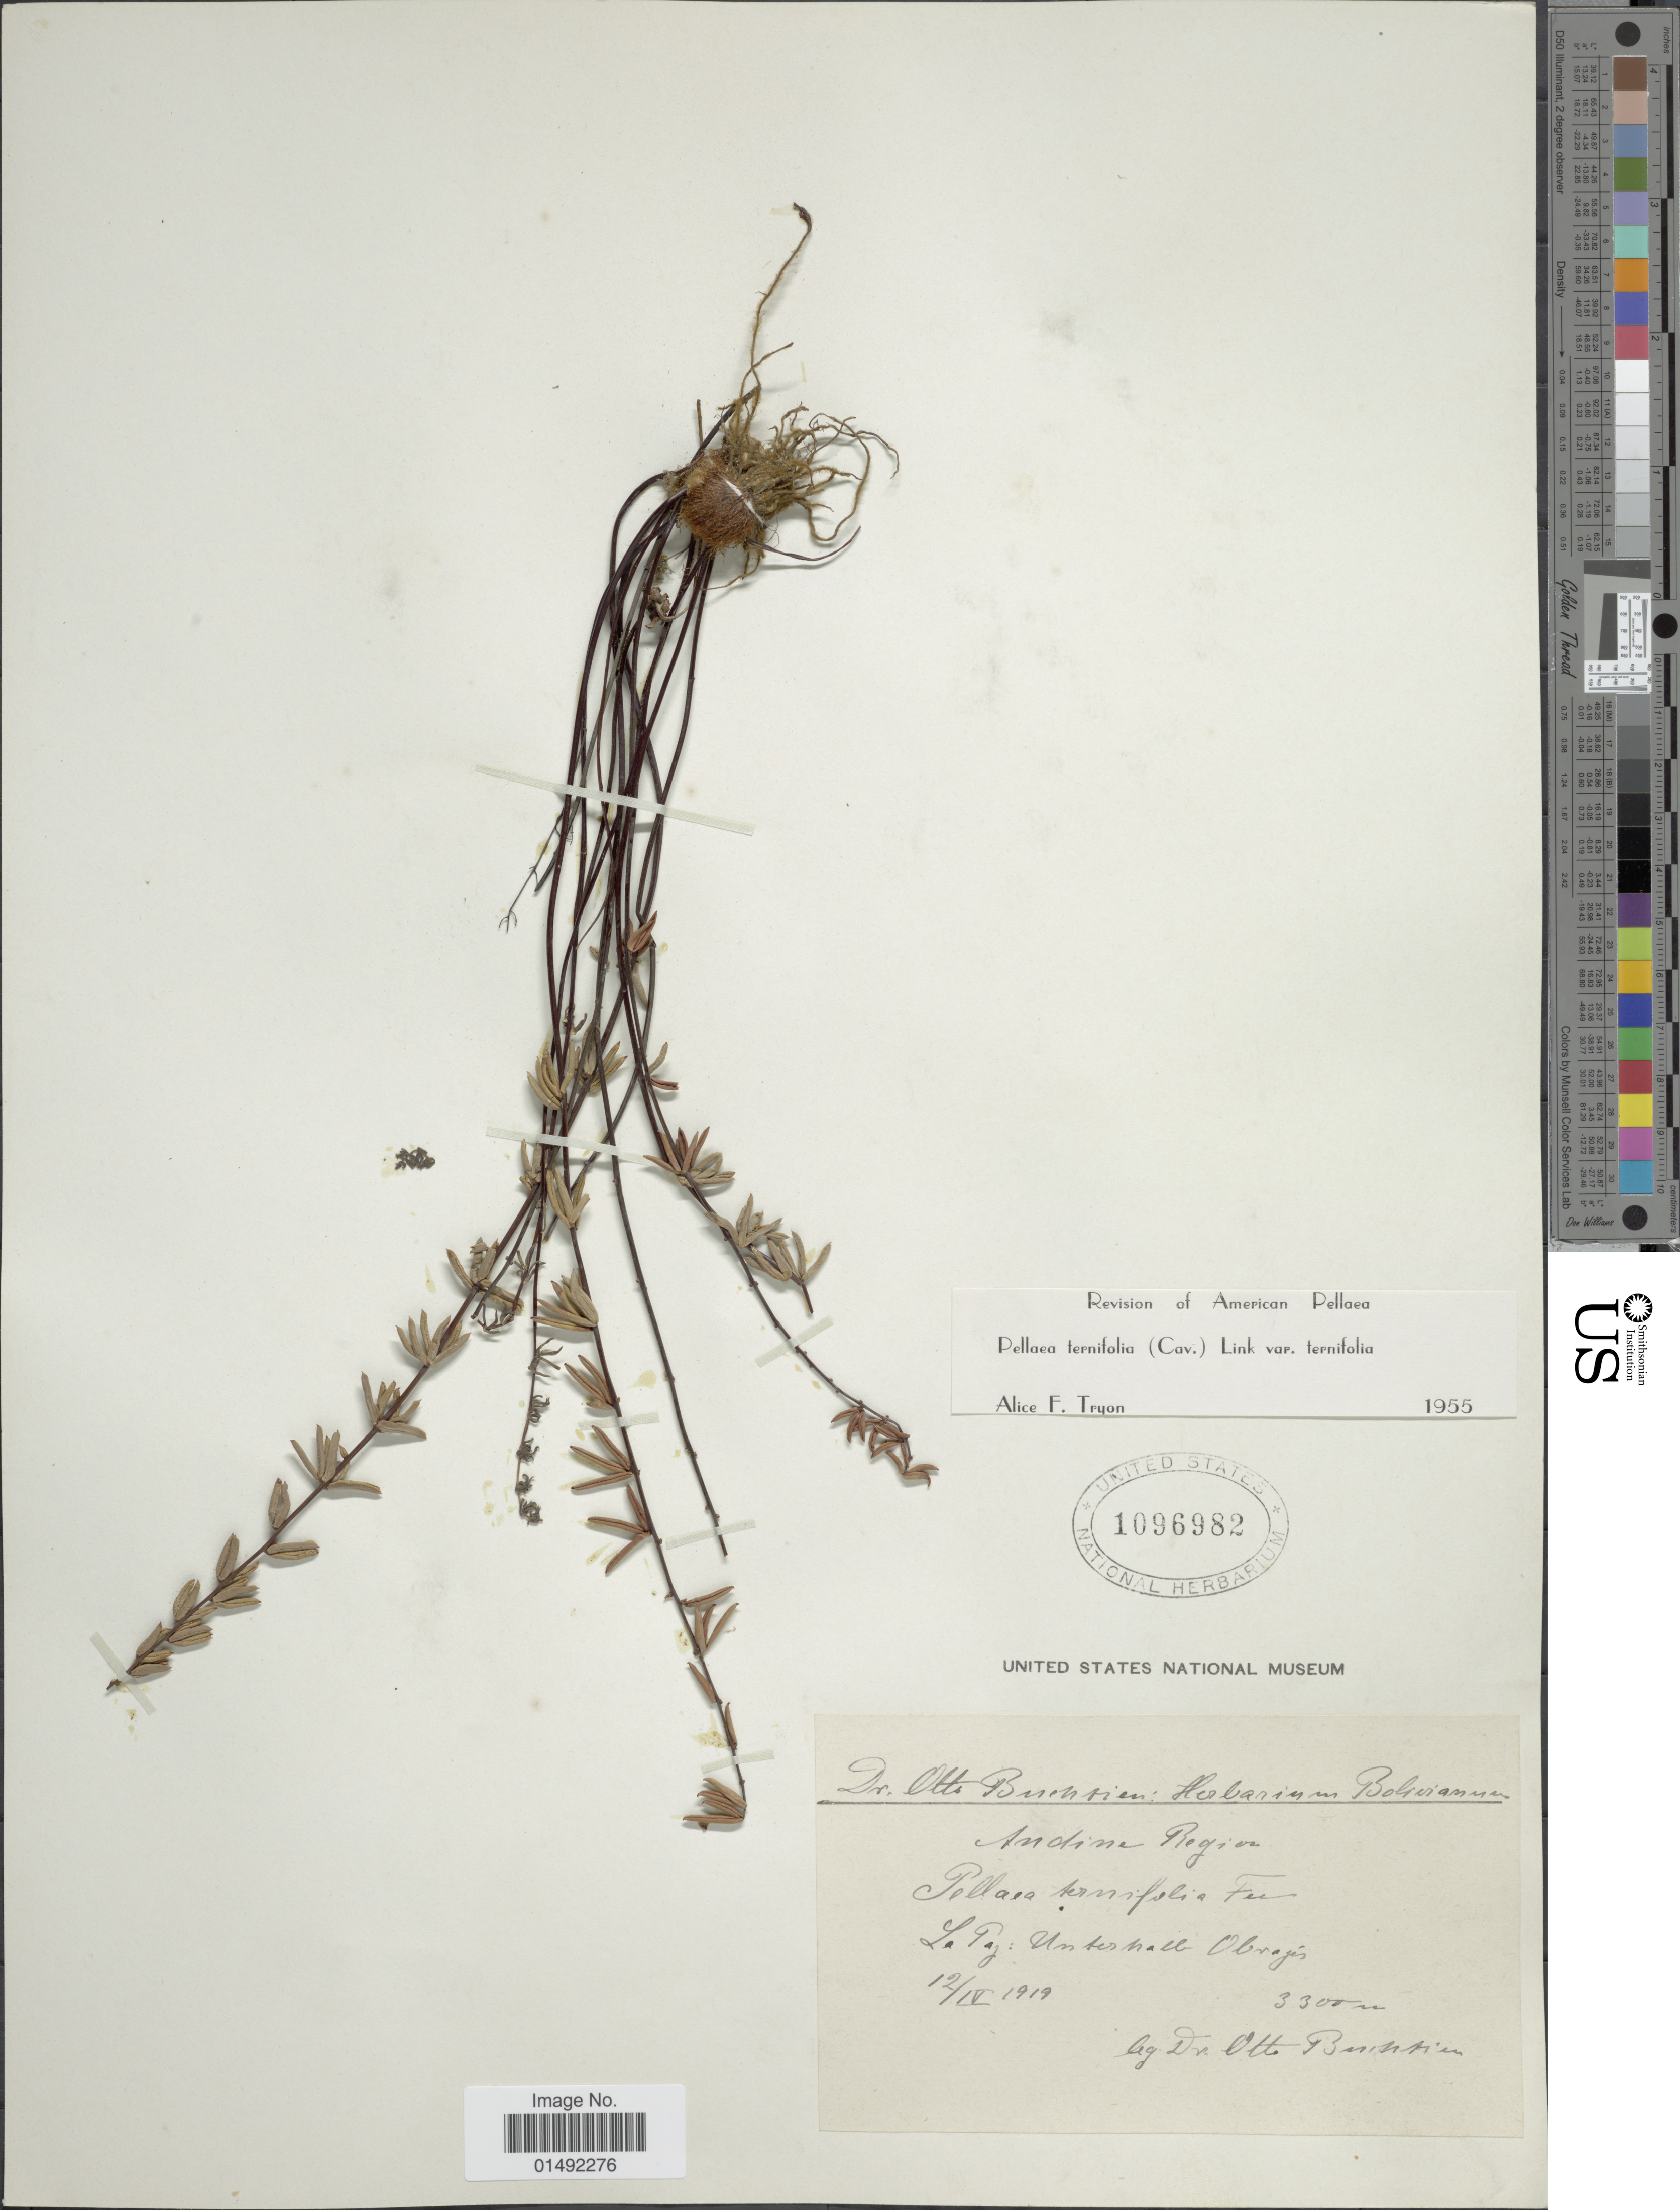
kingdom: Plantae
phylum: Tracheophyta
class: Polypodiopsida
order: Polypodiales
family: Pteridaceae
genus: Pellaea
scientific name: Pellaea ternifolia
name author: (Cav.) Link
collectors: O. Buchtien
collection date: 1919-04-12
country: Bolivia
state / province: La Paz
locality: Unterhalb Obrajes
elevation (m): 3300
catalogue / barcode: US 1096982